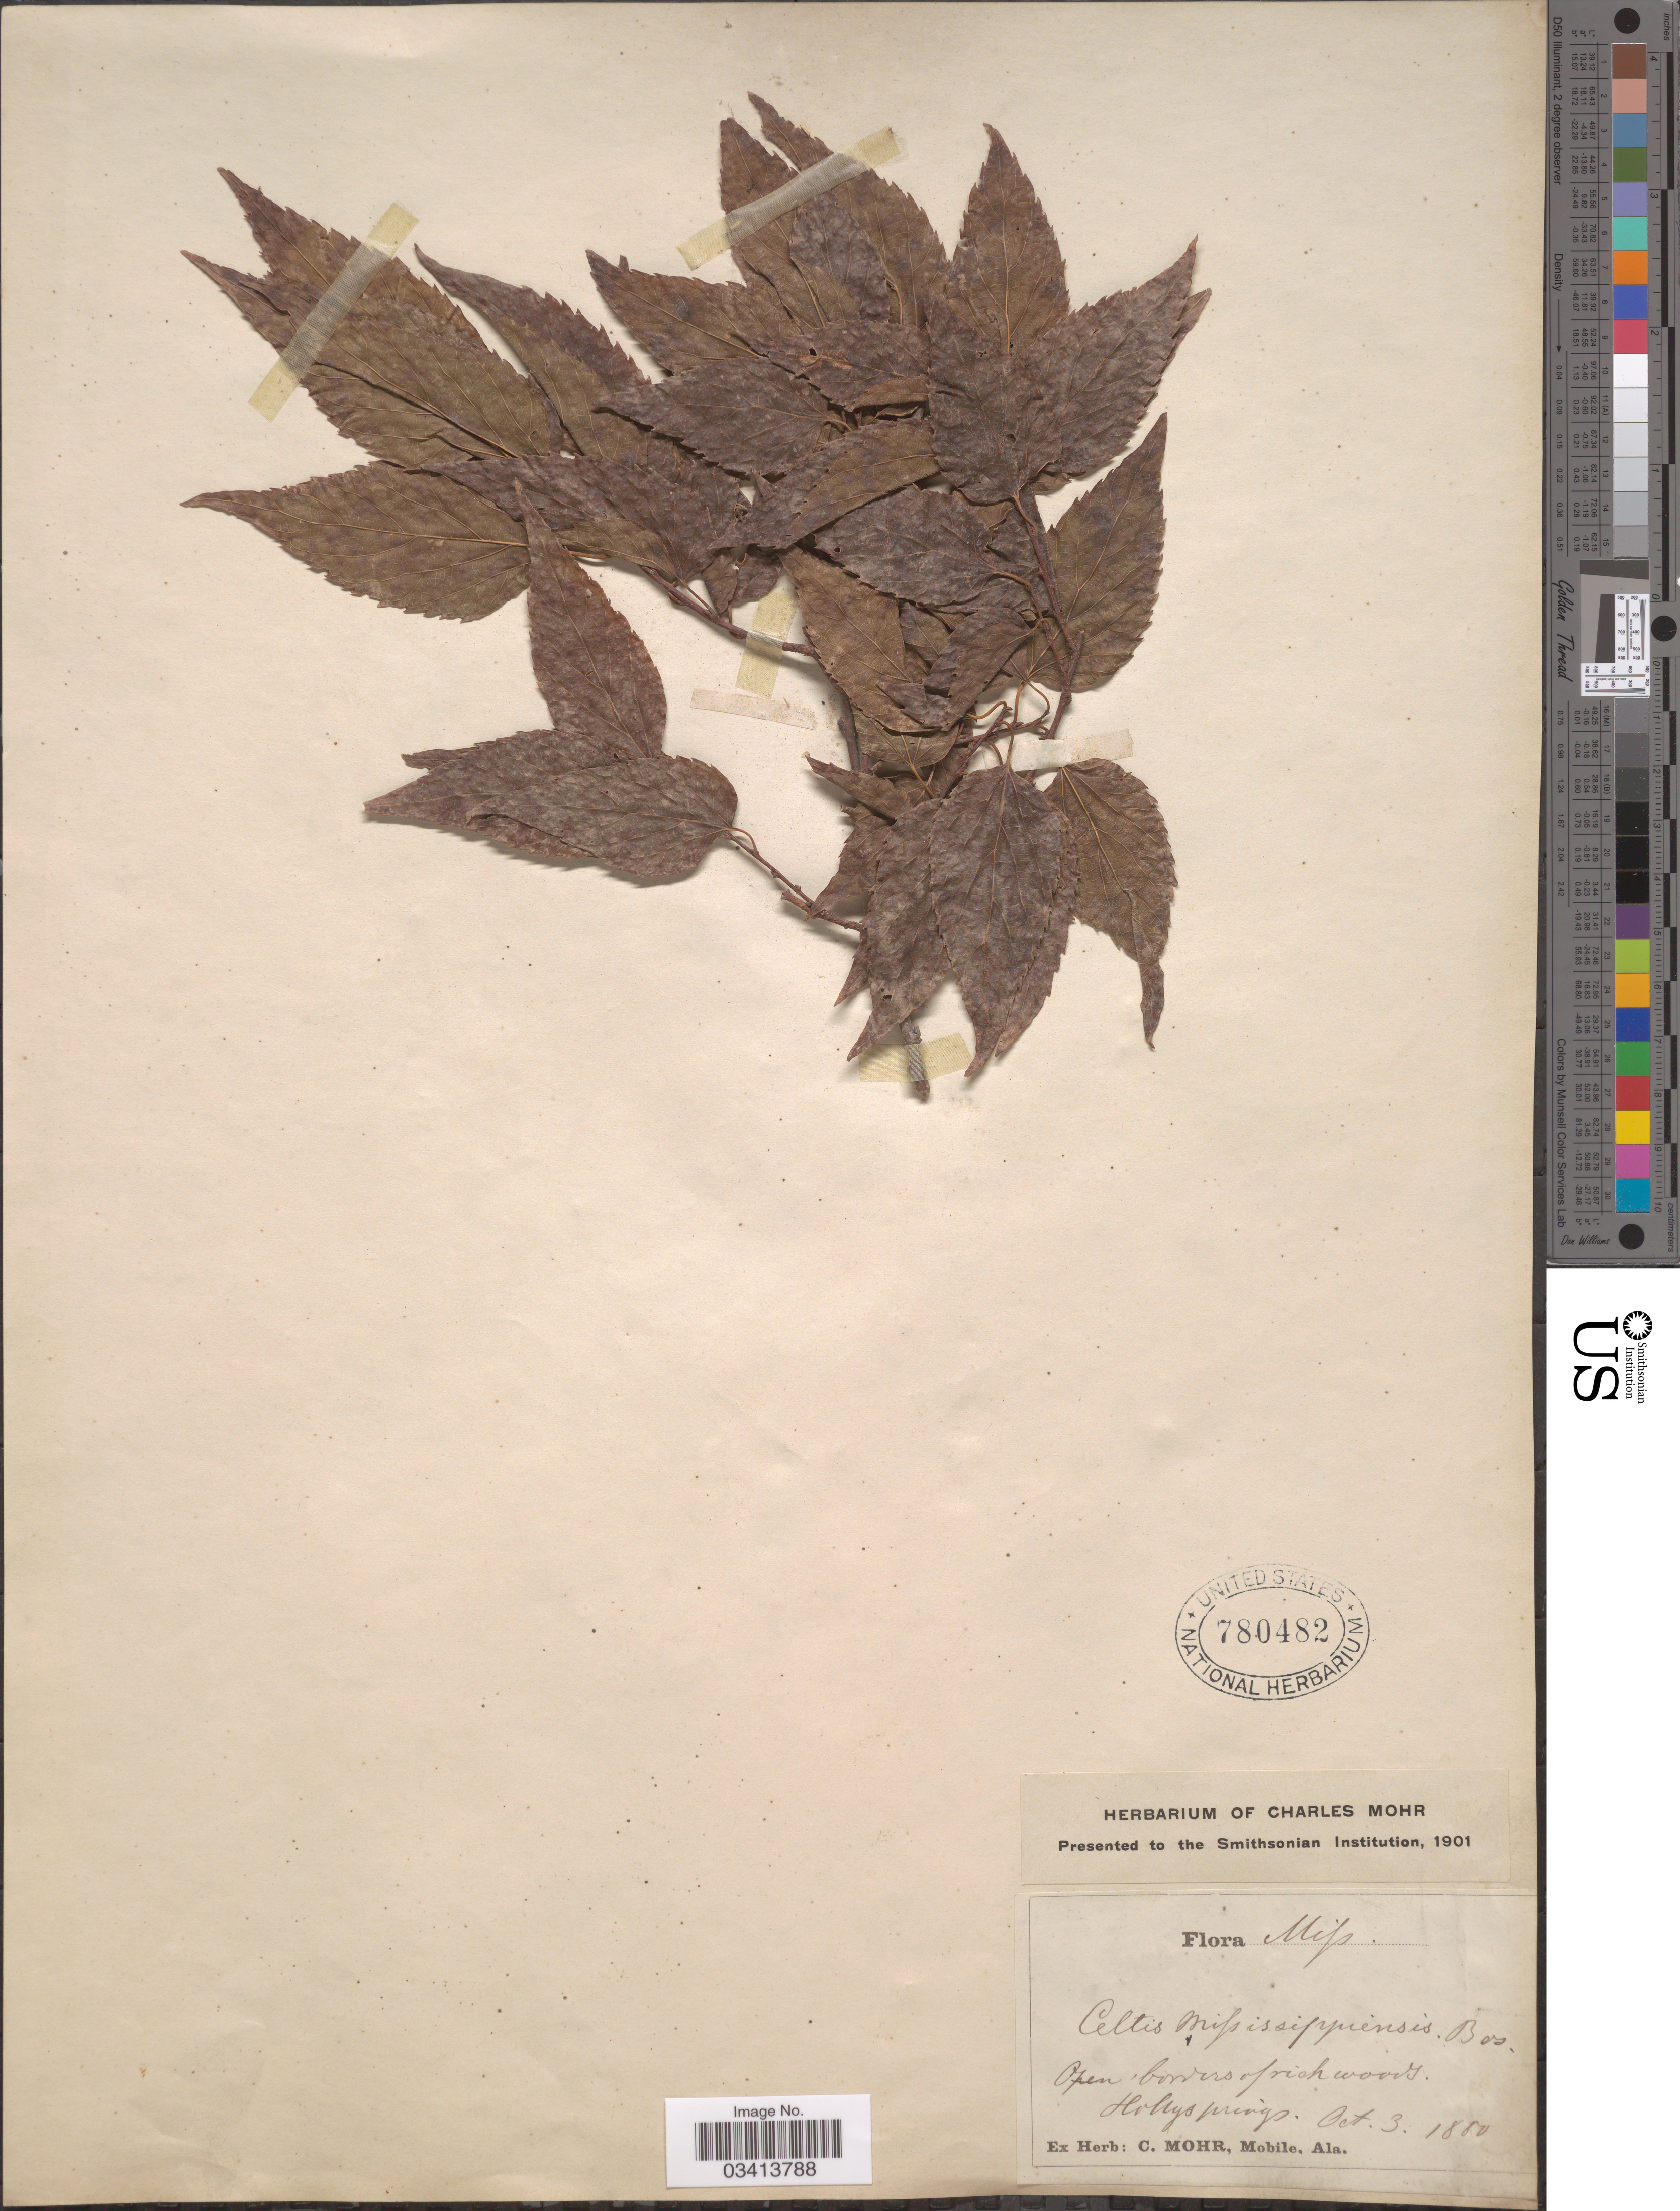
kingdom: Plantae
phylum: Tracheophyta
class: Magnoliopsida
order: Rosales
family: Cannabaceae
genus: Celtis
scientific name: Celtis laevigata var. smallii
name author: (Beadle) Sarg.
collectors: ex herb. C. Mohr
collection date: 1880-10-03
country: United States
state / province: Mississippi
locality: Holly Springs.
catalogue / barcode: US 780482